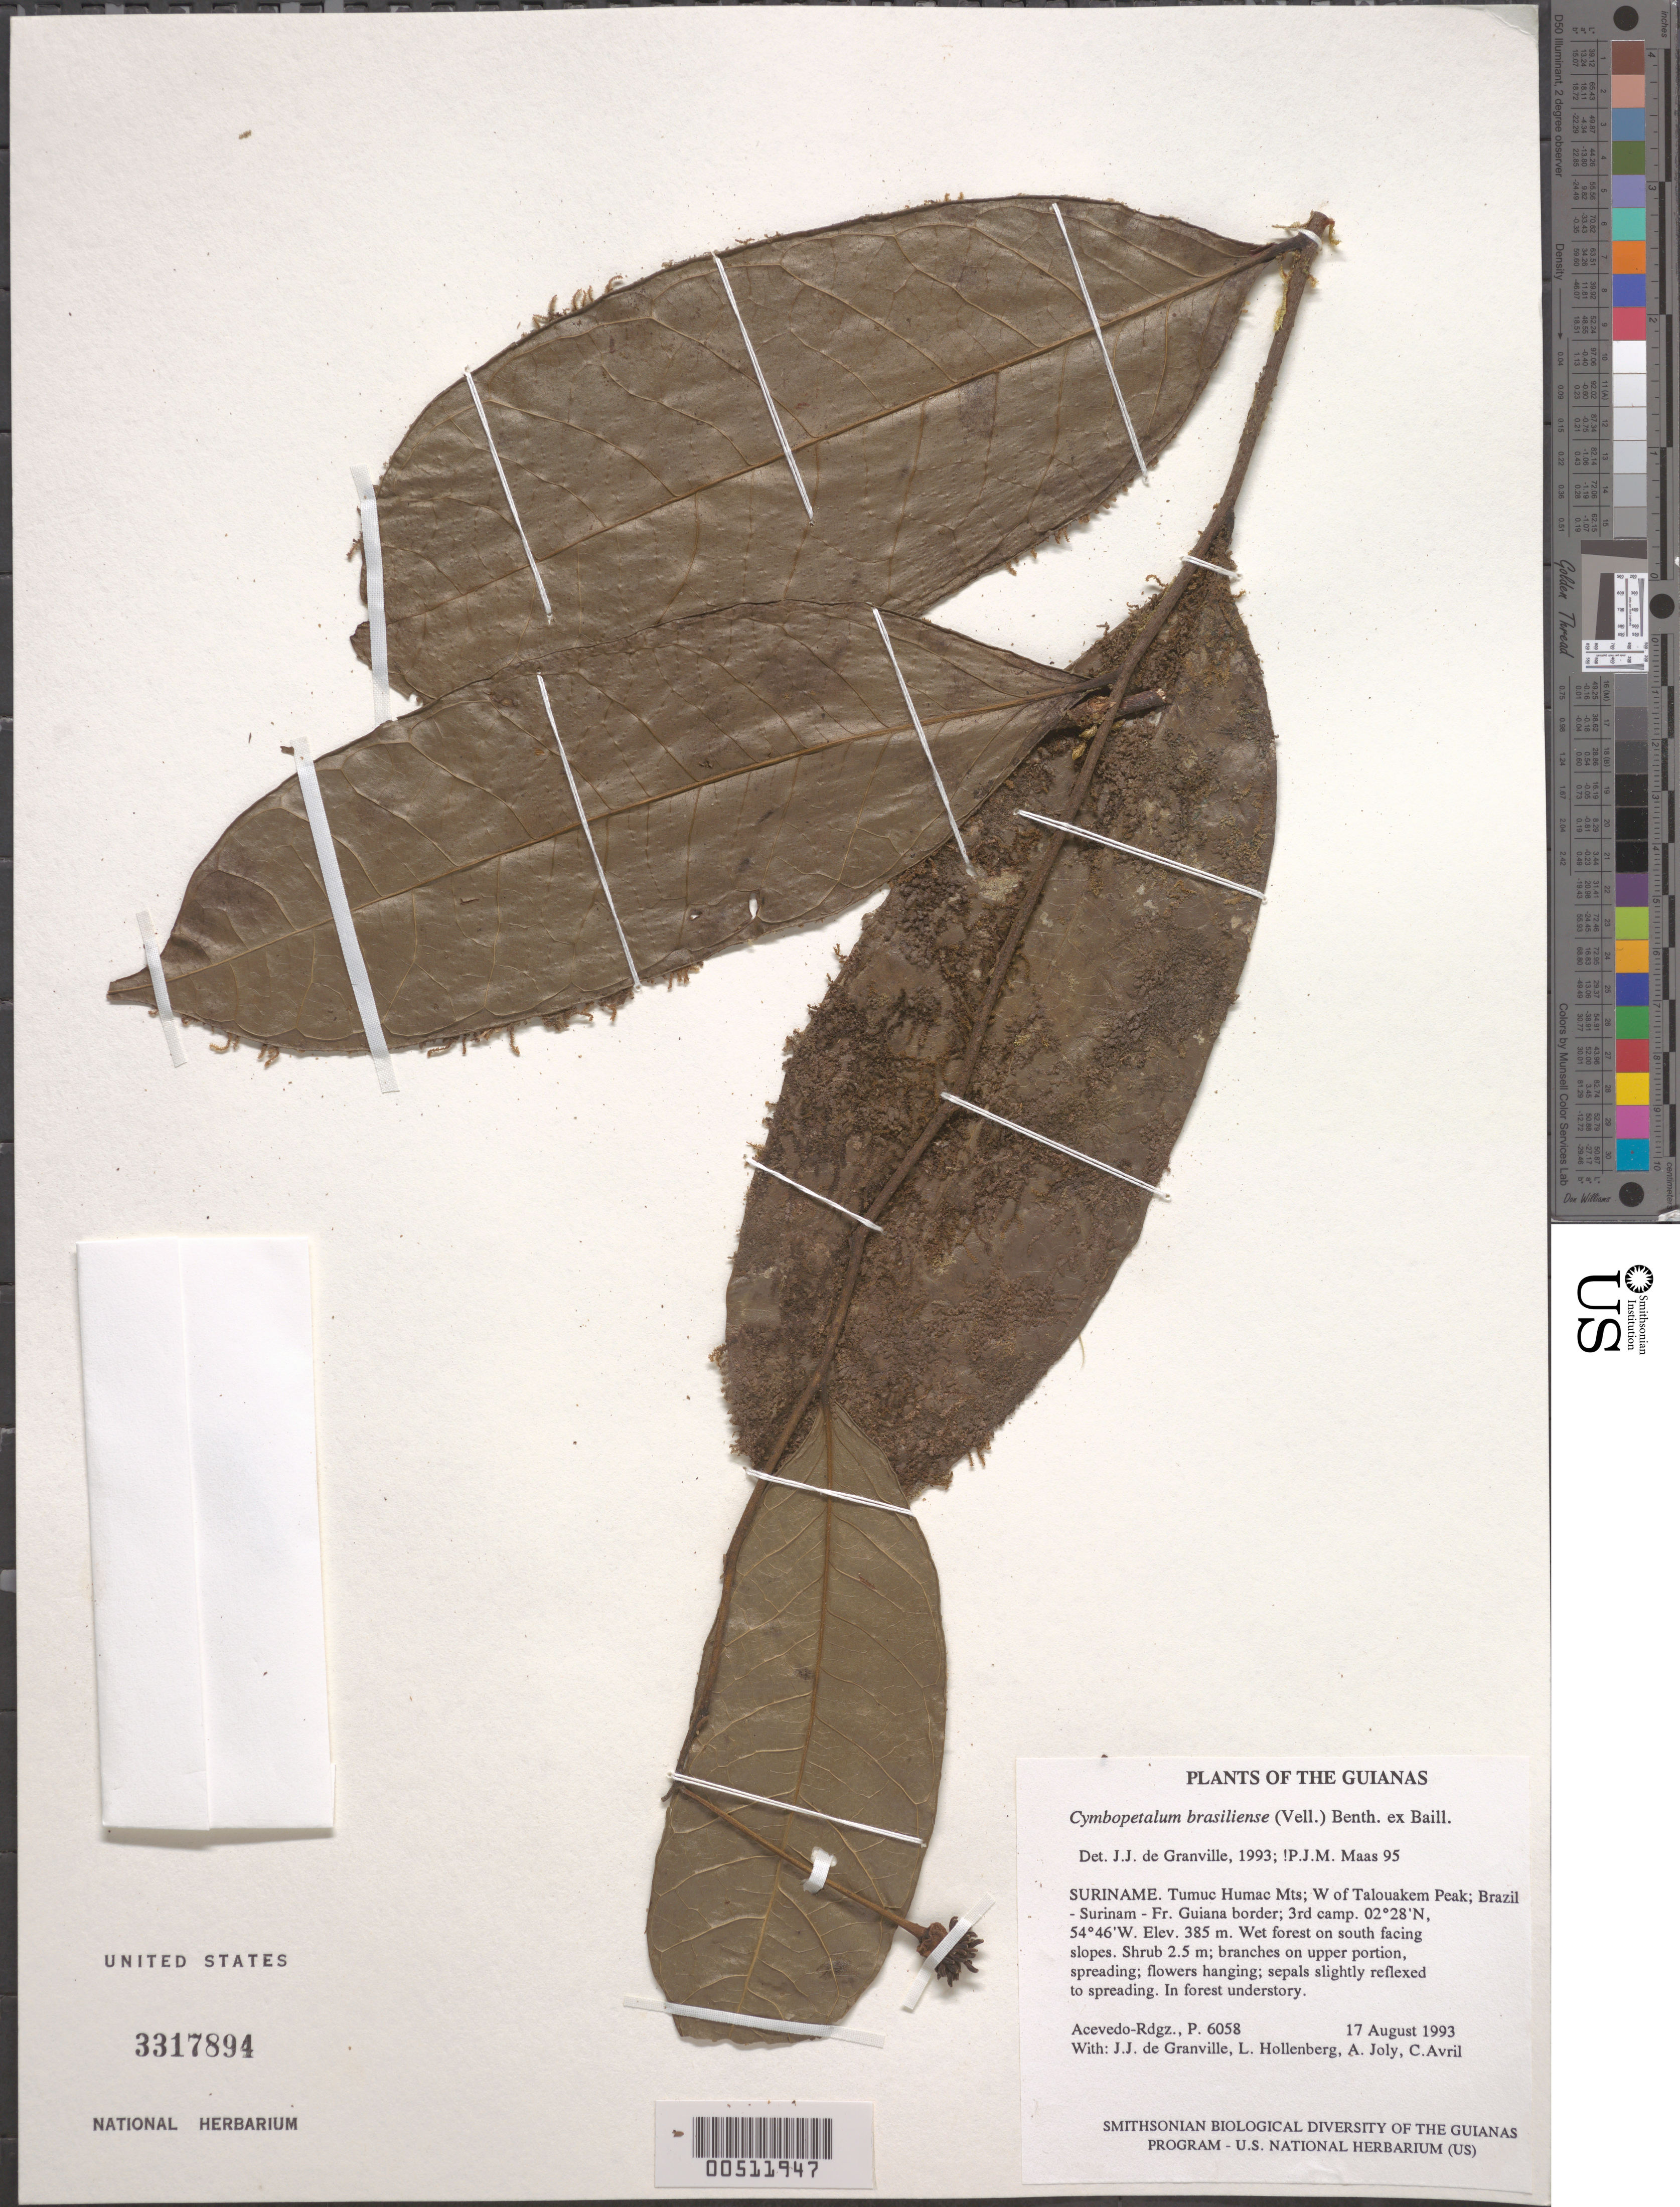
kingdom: Plantae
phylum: Tracheophyta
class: Magnoliopsida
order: Magnoliales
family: Annonaceae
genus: Cymbopetalum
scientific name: Cymbopetalum brasiliense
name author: (Vell.) Benth. ex Baill.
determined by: Maas, Paul J. M.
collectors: P. Acevedo-Rodr.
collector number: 6058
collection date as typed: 17 Aug 1993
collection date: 1993-08-17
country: Suriname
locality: Tumuc Humac Mts; W of Talouakem Peak; Brazil - Surinam - Fr. Guiana border; 3rd camp.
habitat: In forest understory; wet forest on south facing slopes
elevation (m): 385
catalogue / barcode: US 3317894